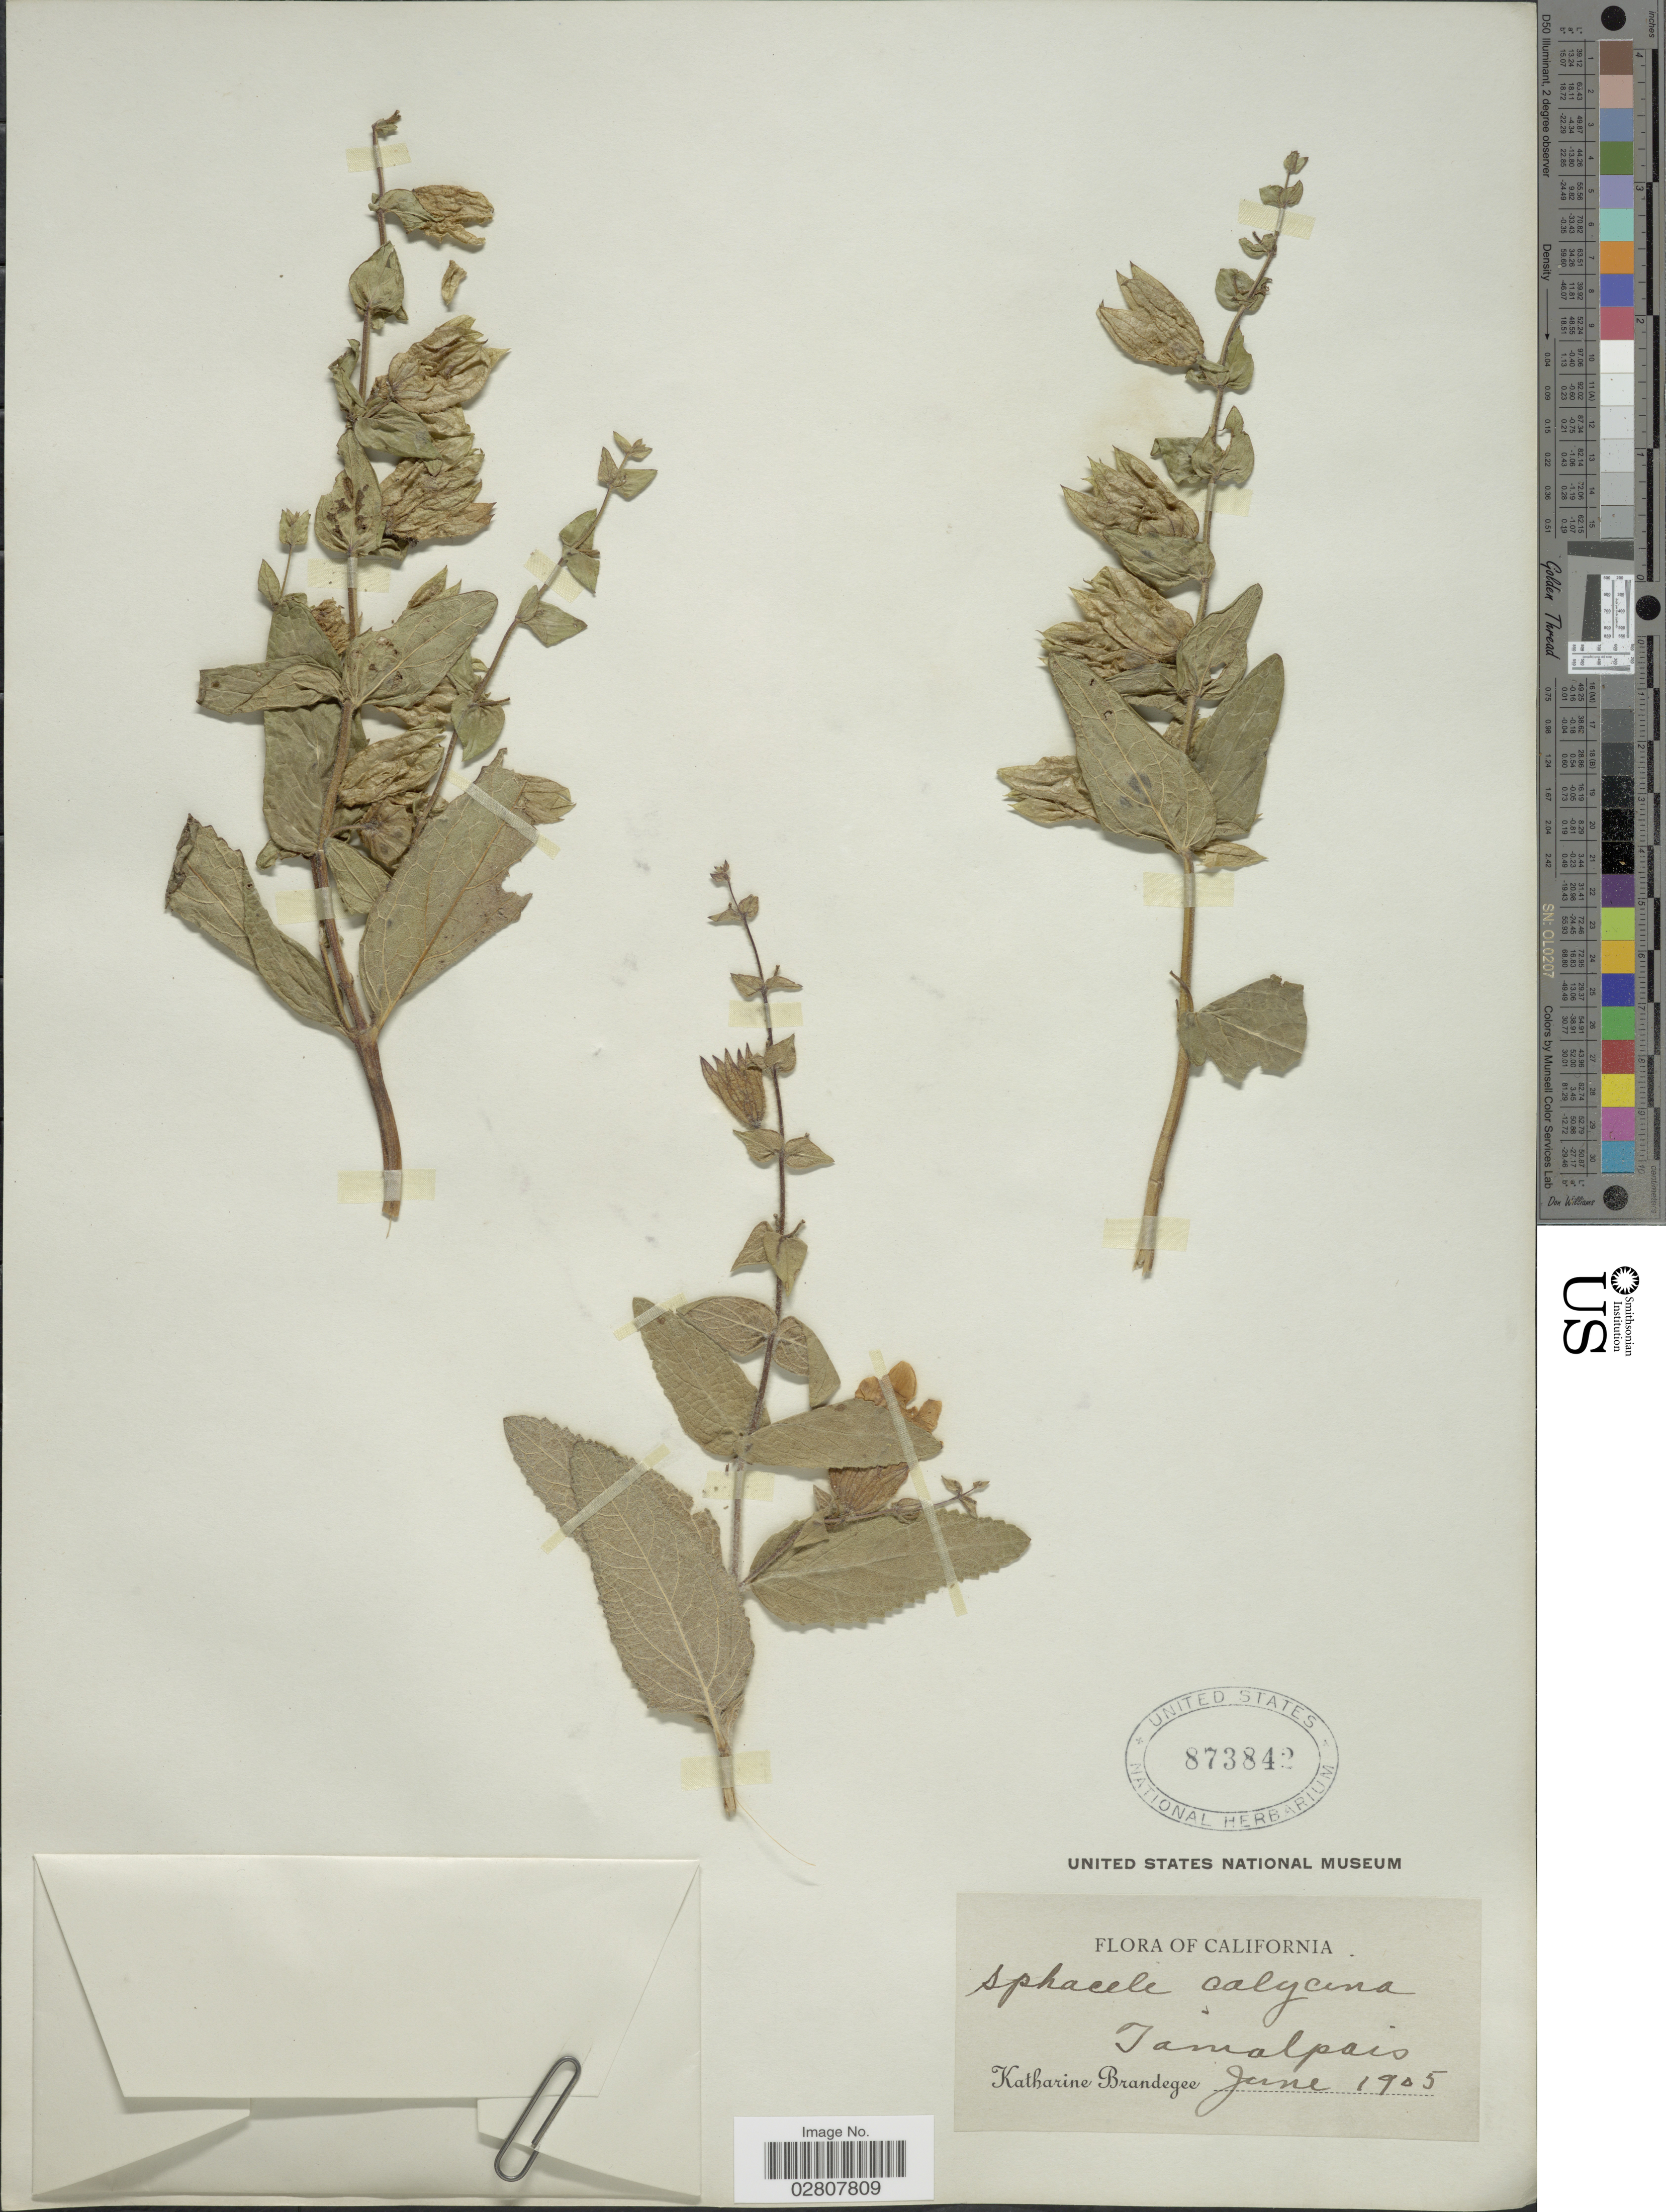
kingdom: Plantae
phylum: Tracheophyta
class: Magnoliopsida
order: Lamiales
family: Lamiaceae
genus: Lepechinia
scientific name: Lepechinia calycina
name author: (Benth.) Epling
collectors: M. K. Brandegee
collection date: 1905-06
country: United States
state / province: California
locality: Tamalpais.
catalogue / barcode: US 873842